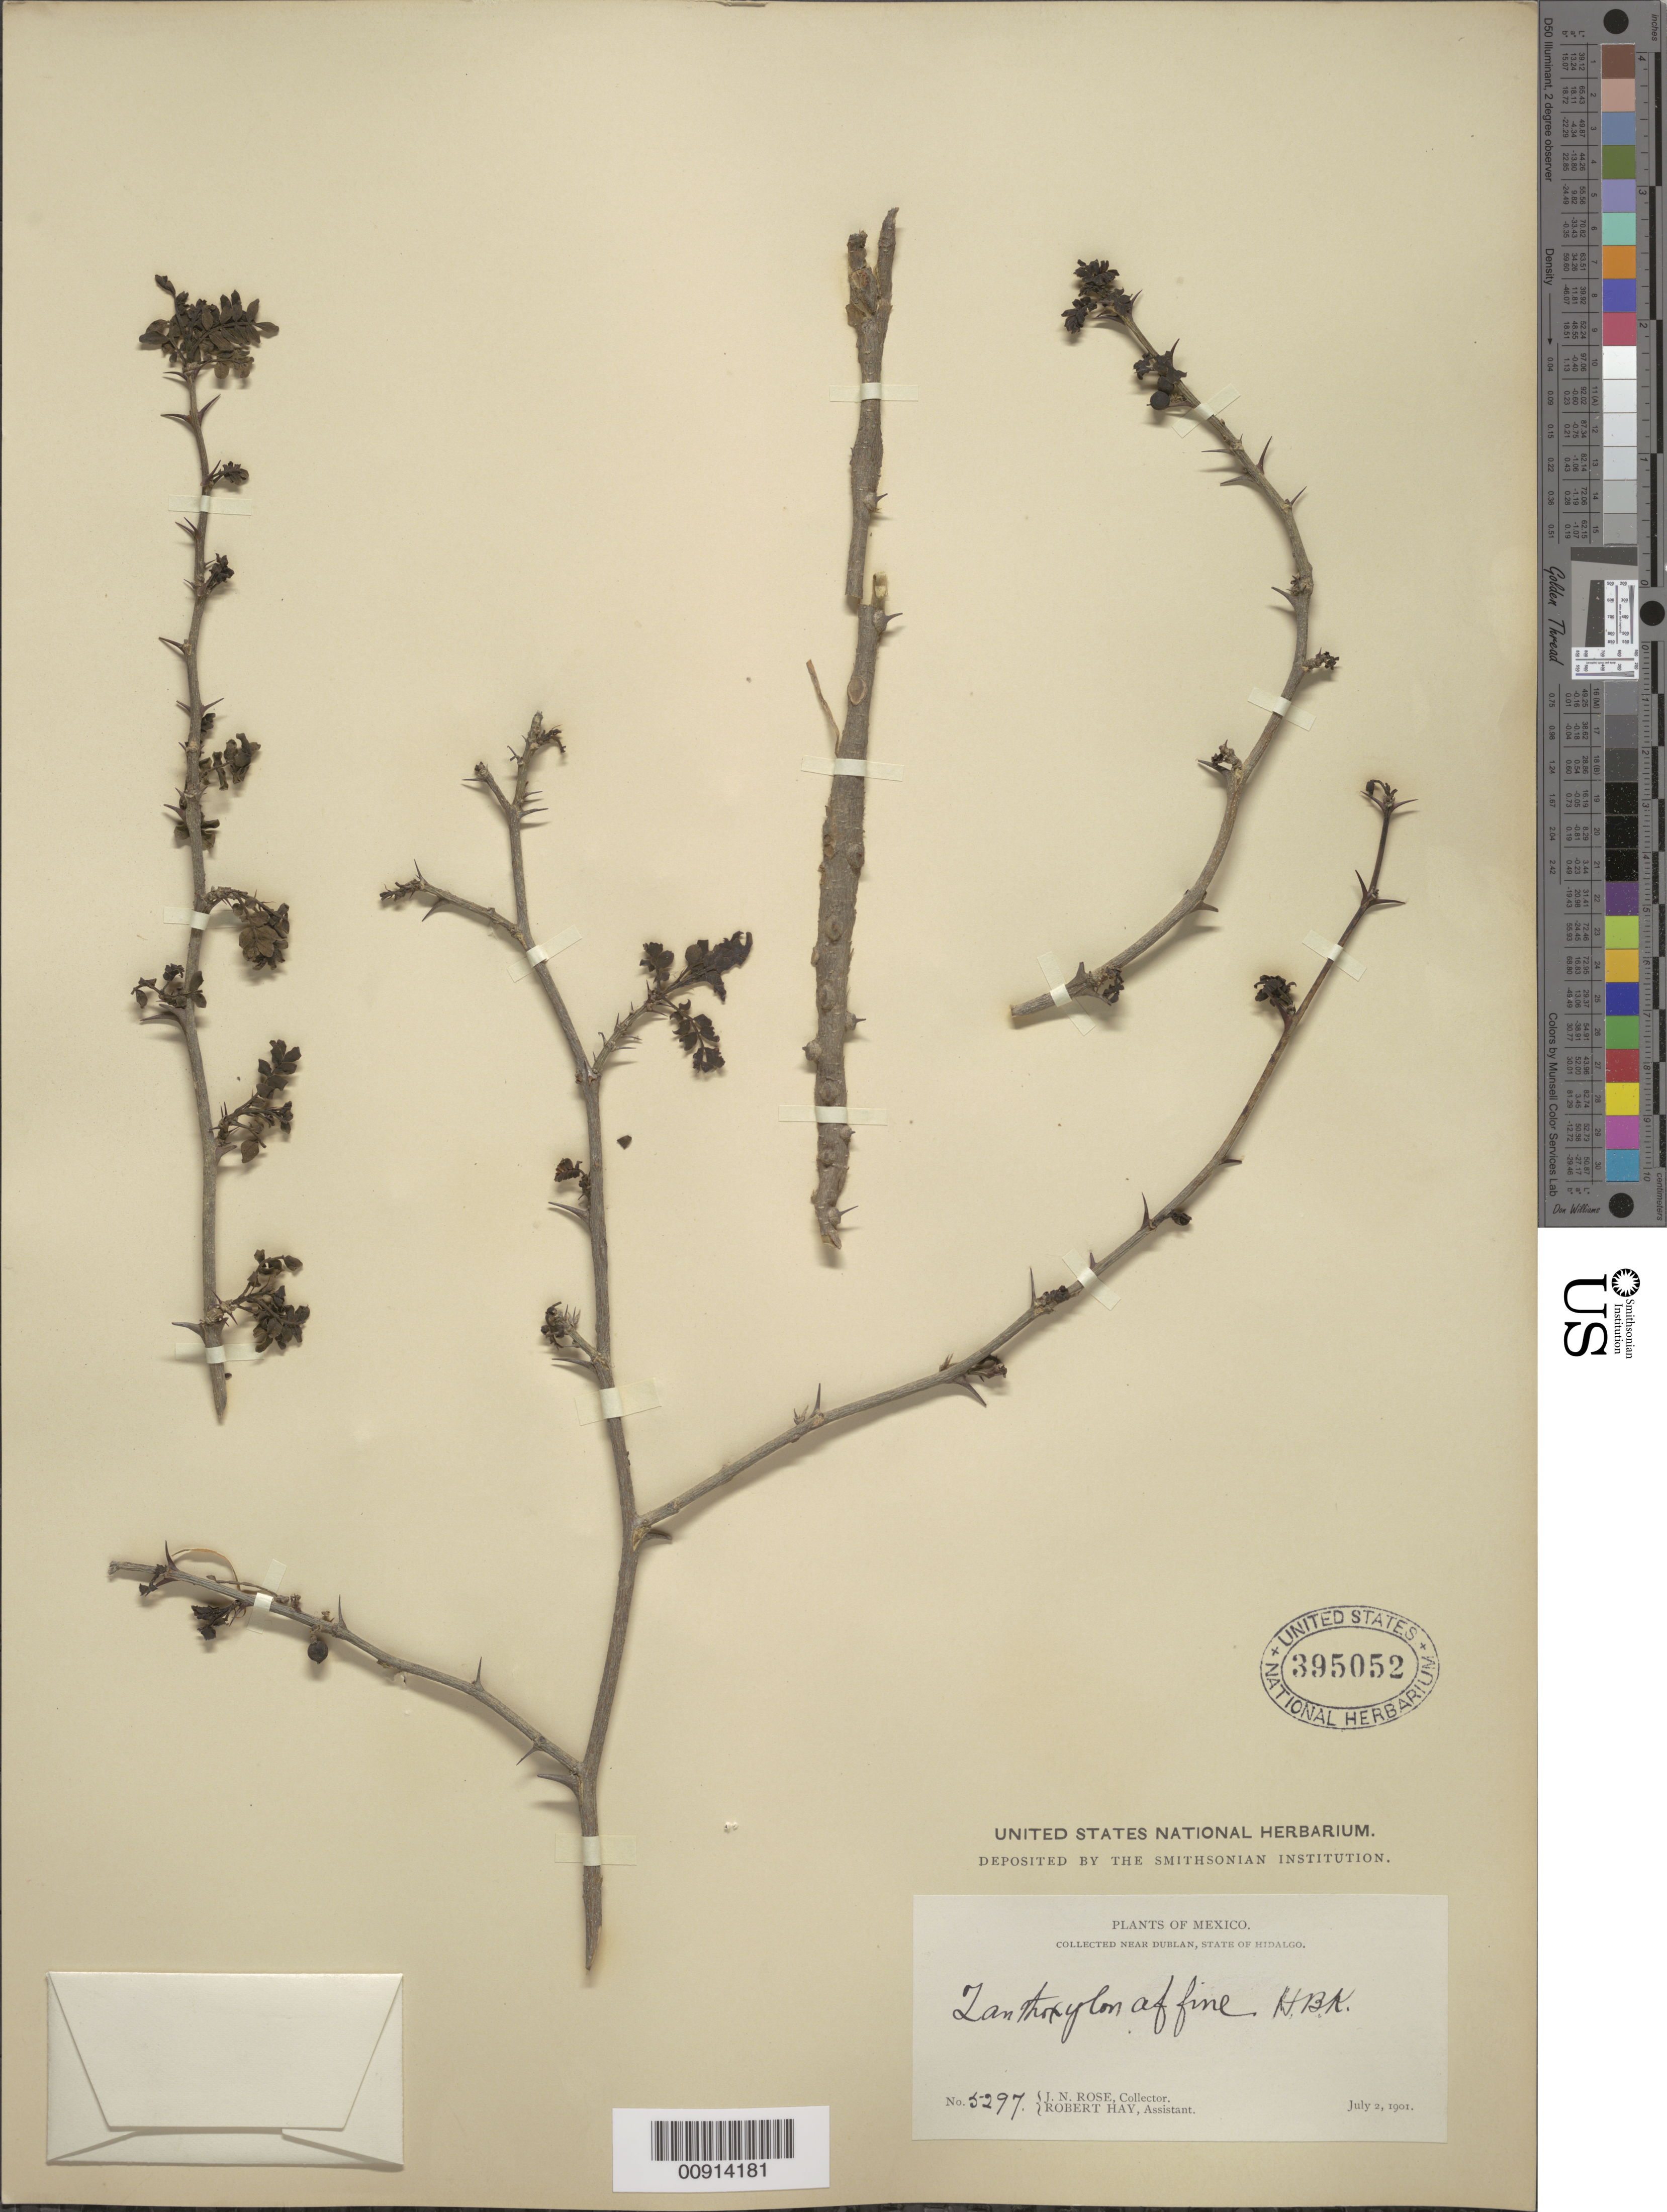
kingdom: Plantae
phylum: Tracheophyta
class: Magnoliopsida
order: Sapindales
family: Rutaceae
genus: Zanthoxylum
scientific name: Zanthoxylum affine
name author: Kunth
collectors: J. N. Rose & R. Hay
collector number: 5297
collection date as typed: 02 Jul 1901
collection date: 1901-07-02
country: Mexico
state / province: Hidalgo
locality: Near Dublan, State of Hidalgo.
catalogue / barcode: US 395052